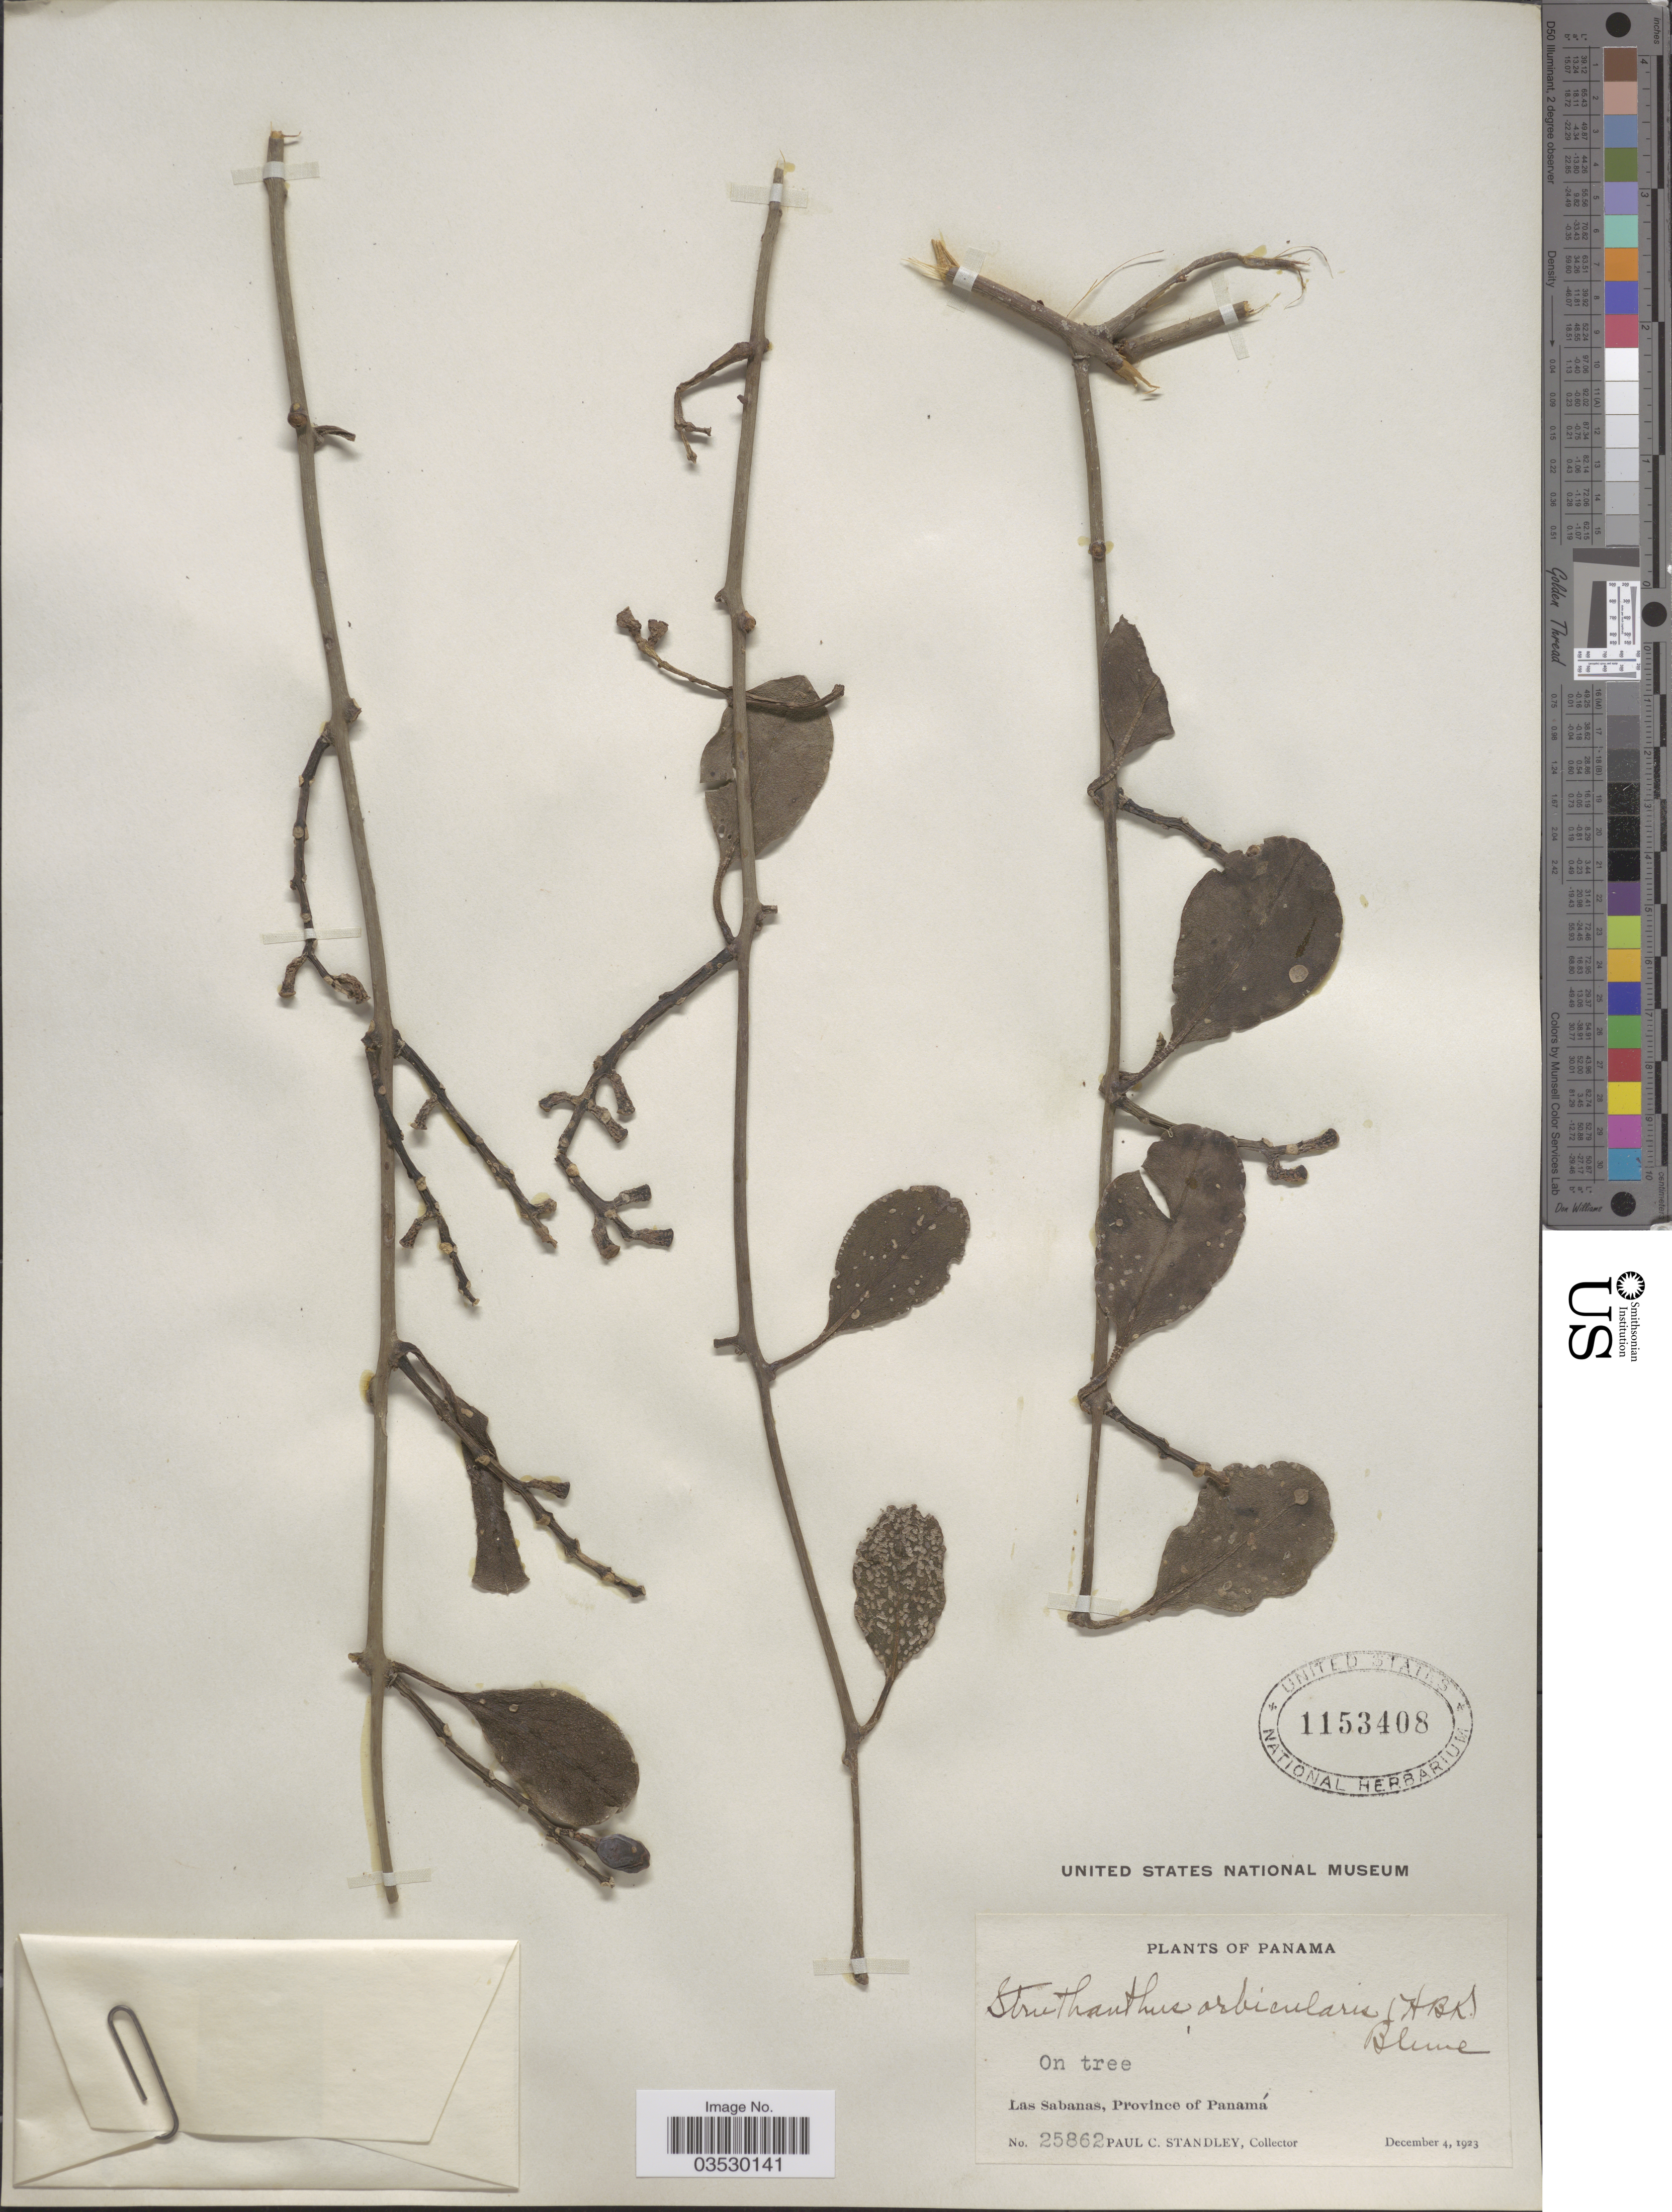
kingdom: Plantae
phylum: Tracheophyta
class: Magnoliopsida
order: Santalales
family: Loranthaceae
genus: Struthanthus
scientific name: Struthanthus orbicularis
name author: (Kunth) Blume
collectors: P. C. Standley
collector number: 25862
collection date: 1923-12-04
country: Panama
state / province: Panamá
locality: Las Sabanas.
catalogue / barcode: US 1153408